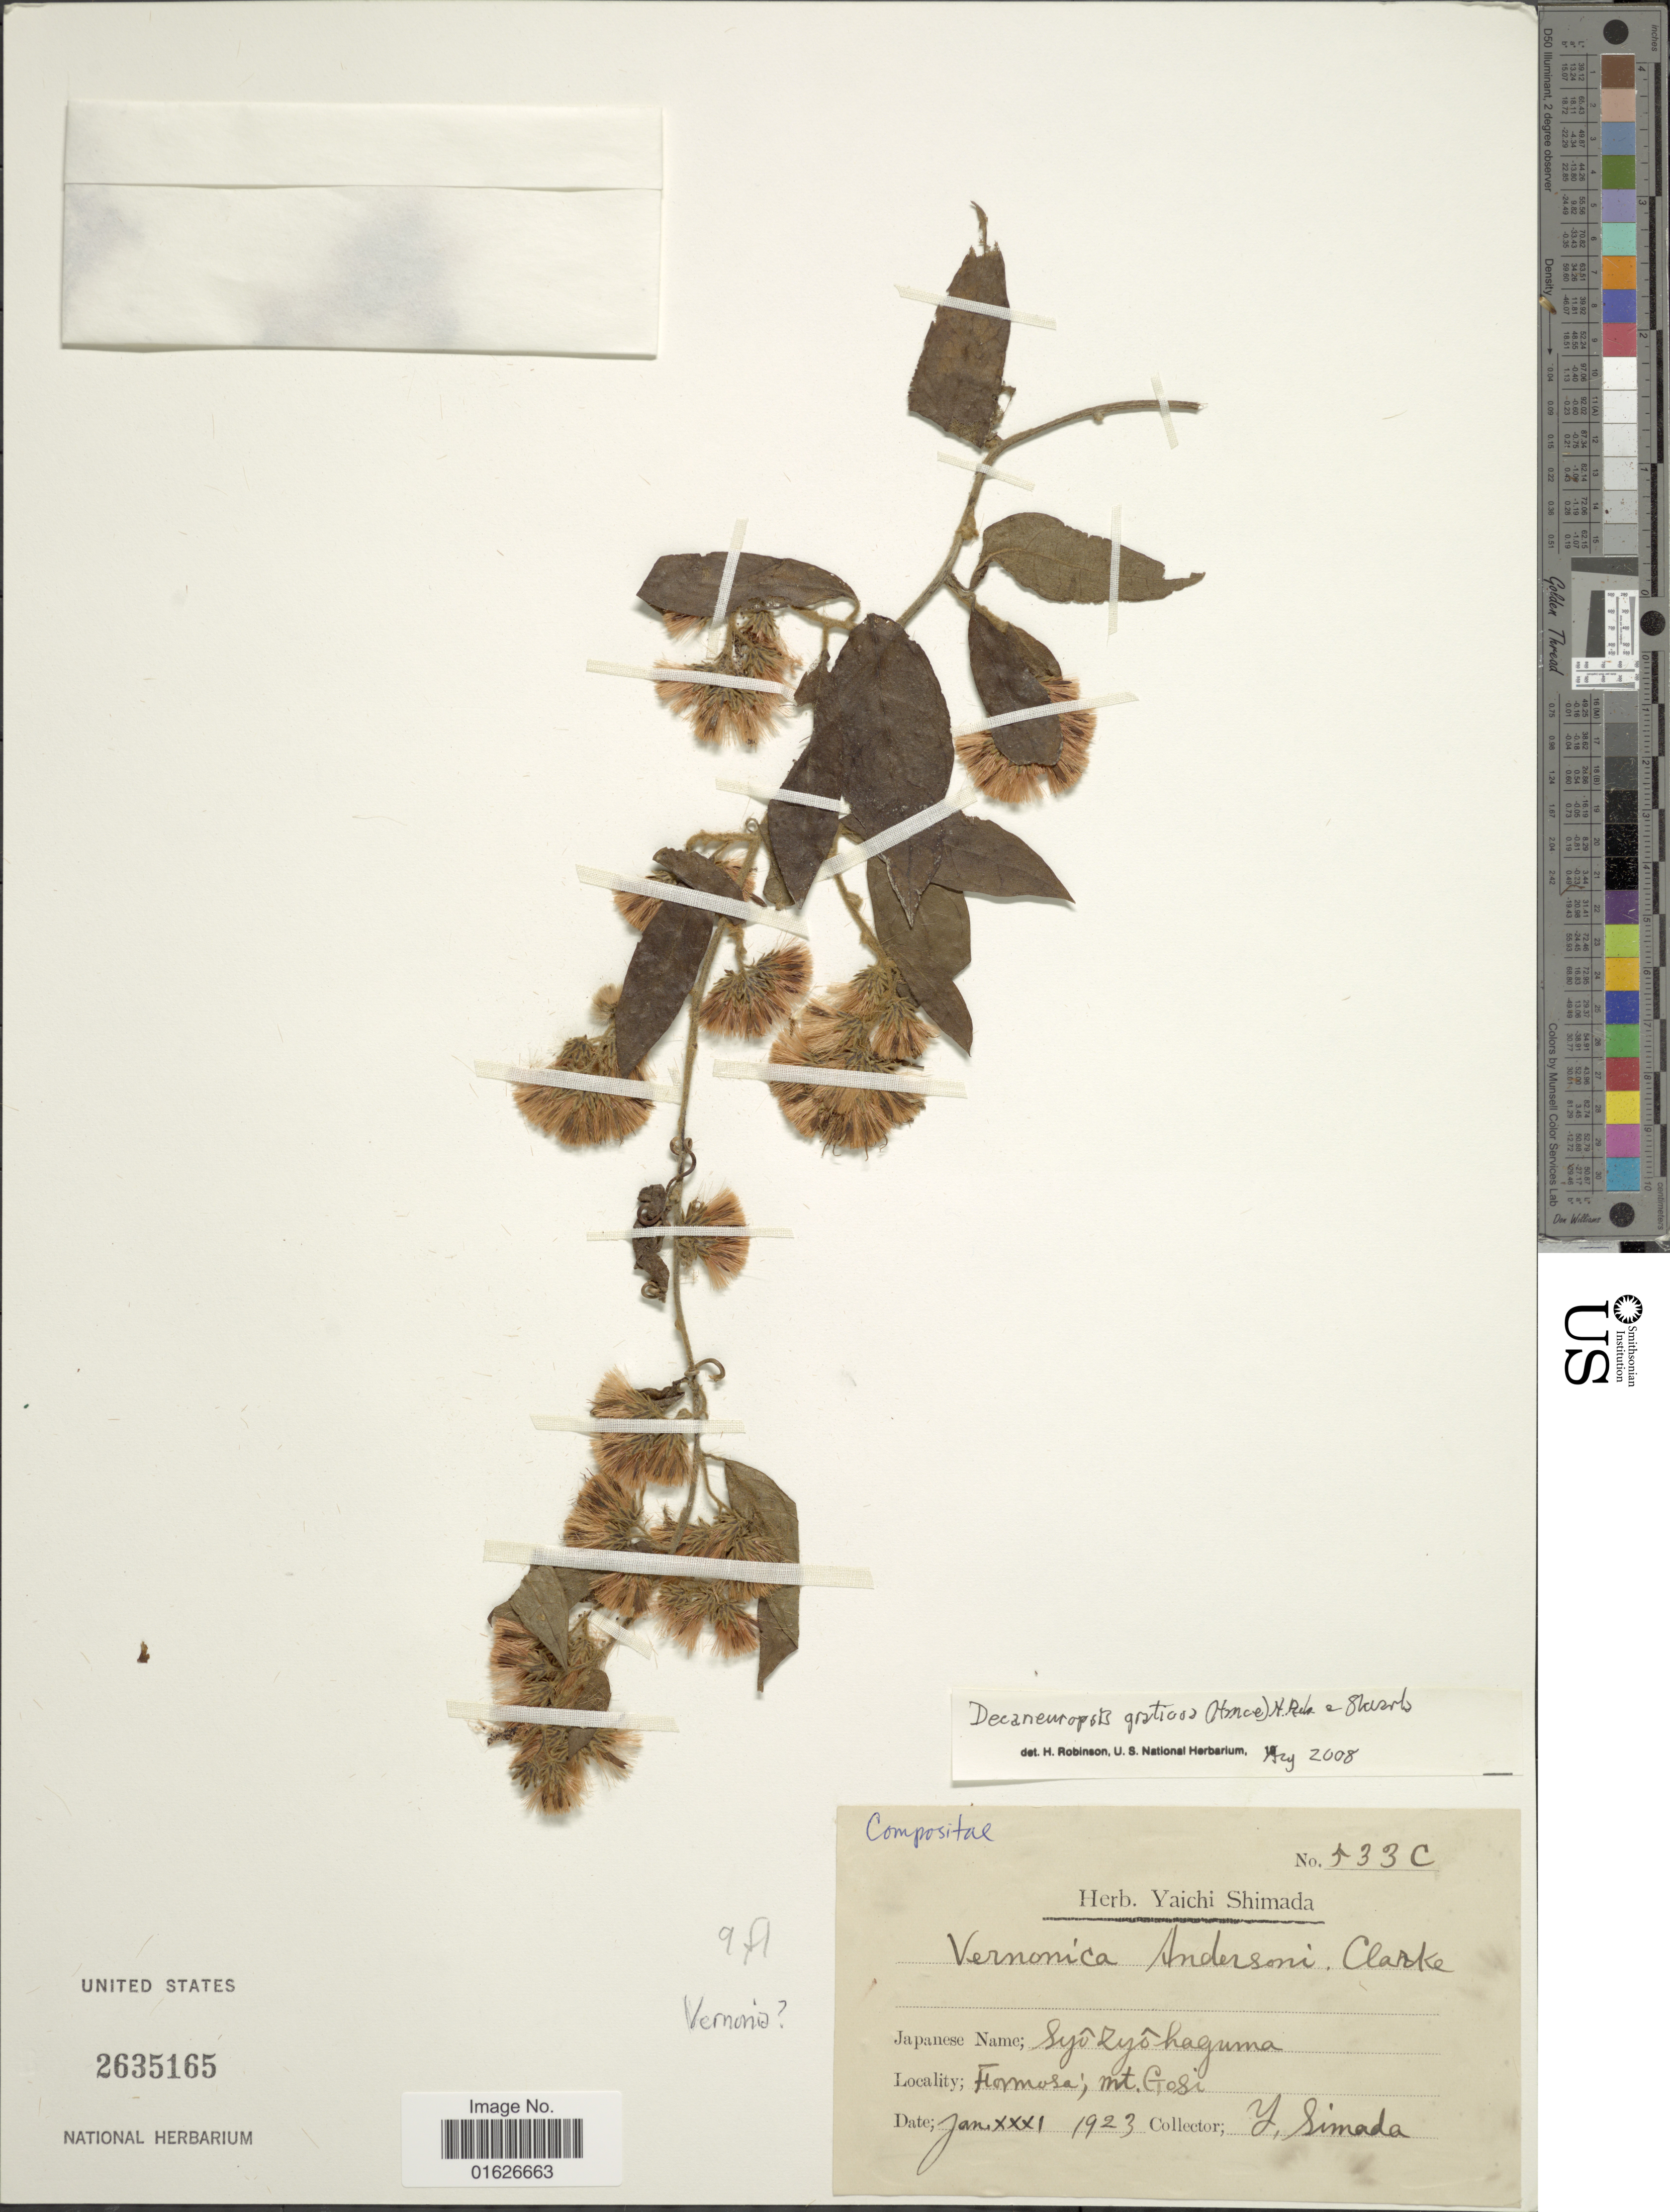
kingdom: Plantae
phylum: Tracheophyta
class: Magnoliopsida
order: Asterales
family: Asteraceae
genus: Decaneuropsis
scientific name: Decaneuropsis gratiosa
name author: (Hance) H. Rob. & Skvarla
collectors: Y. Shimada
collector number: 533C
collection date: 1923-01-31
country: Taiwan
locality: Syozyohaguma, Formosa, Mt. Gosi [interpreted]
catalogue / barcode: US 2635165